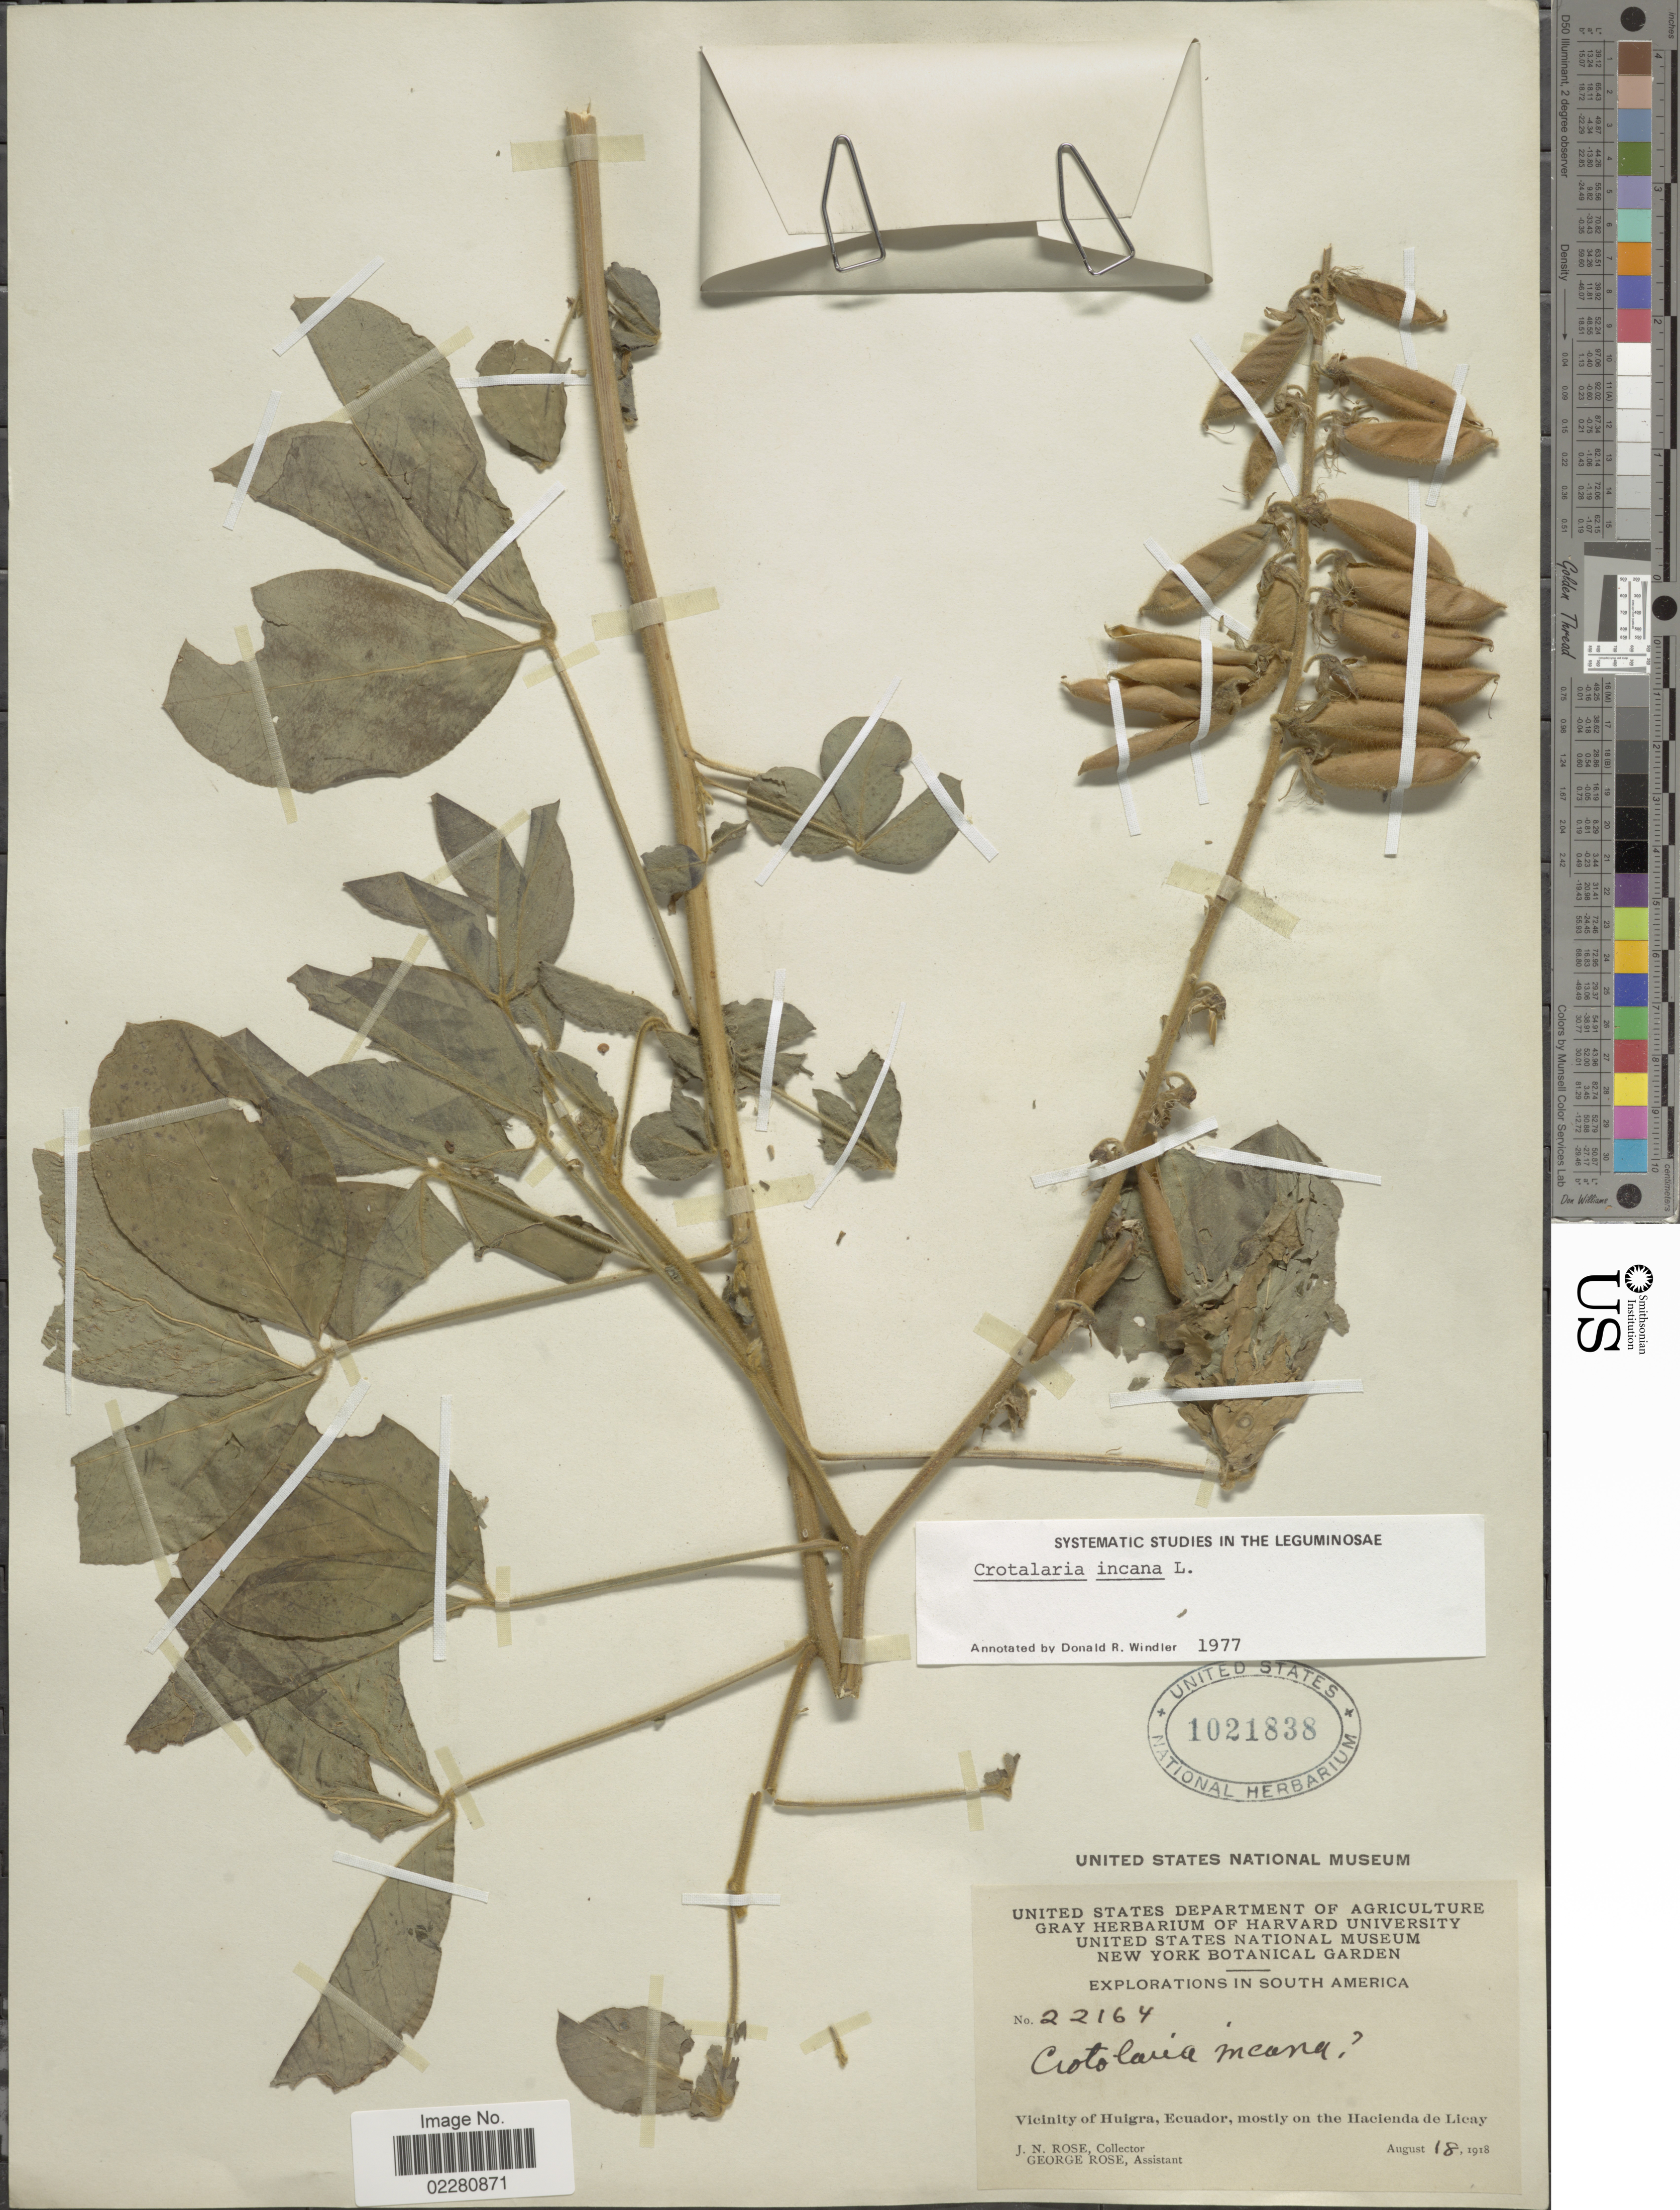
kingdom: Plantae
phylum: Tracheophyta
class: Magnoliopsida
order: Fabales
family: Fabaceae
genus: Crotalaria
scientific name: Crotalaria incana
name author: L.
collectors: J. N. Rose & G. Rose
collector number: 22164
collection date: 1918-08-18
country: Ecuador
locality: Vicinity of Huigra, Ecuador, mostly on the Hacienda de Licay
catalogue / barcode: US 1021838